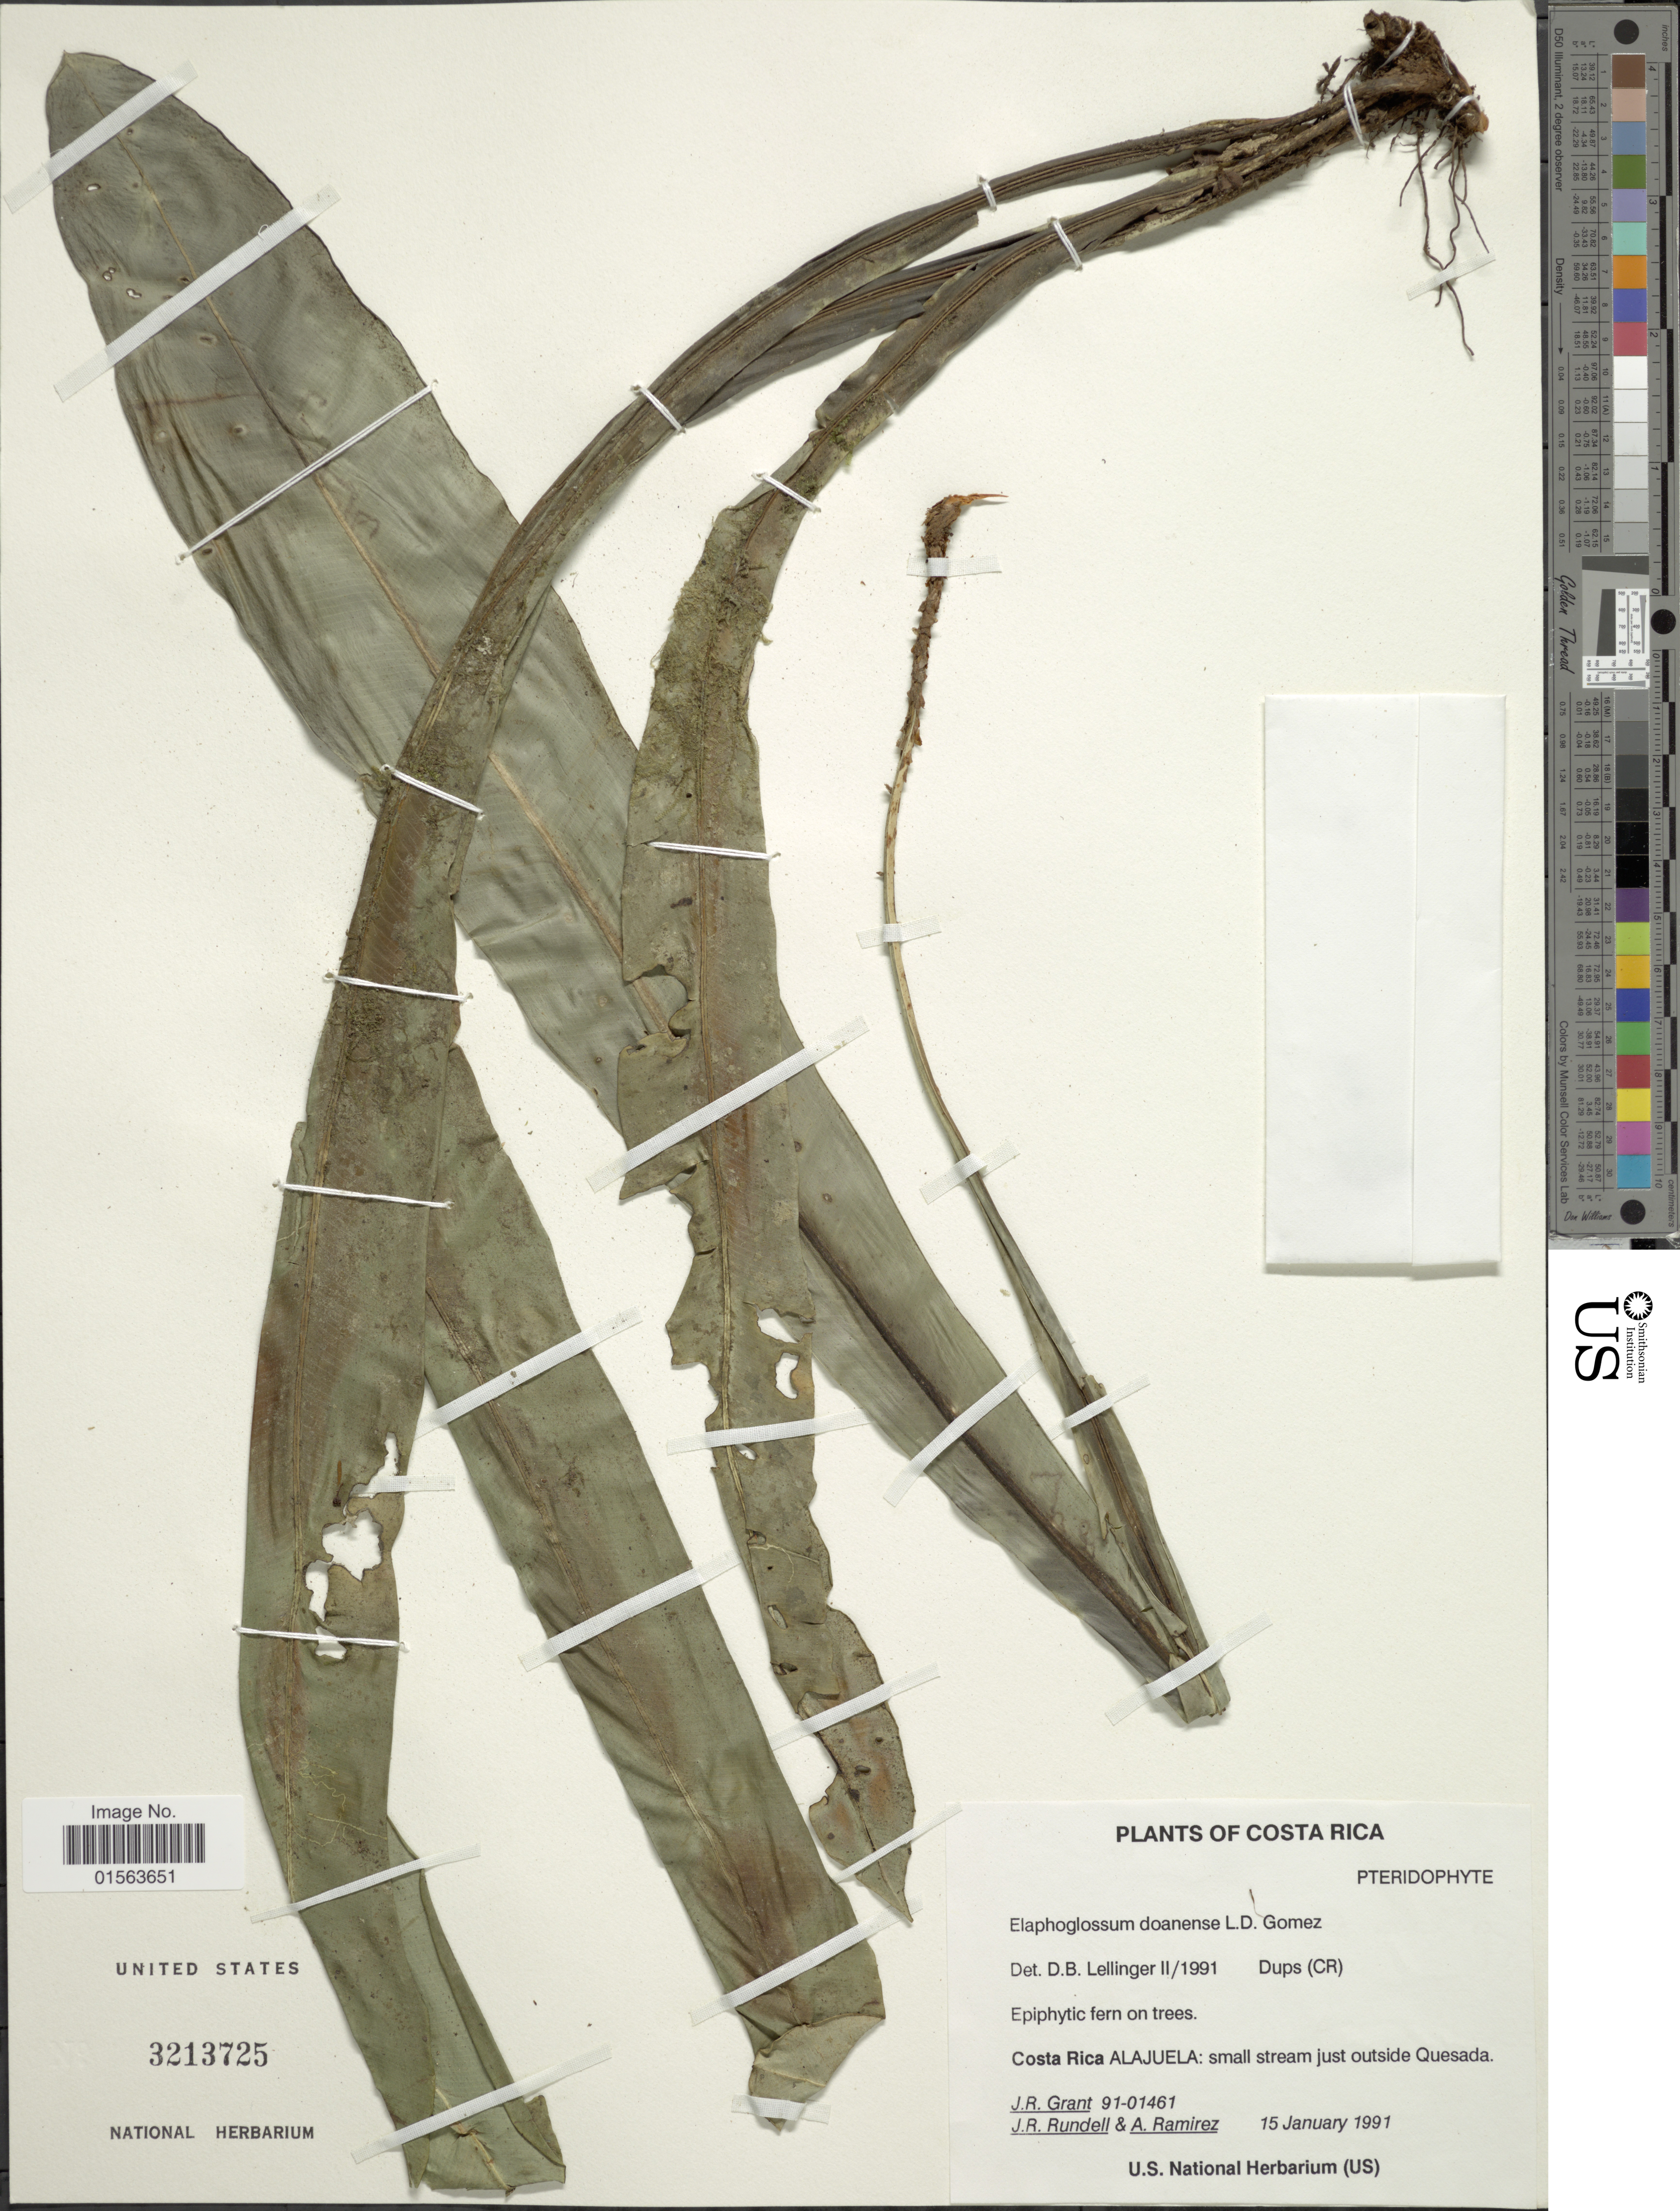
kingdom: Plantae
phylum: Tracheophyta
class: Polypodiopsida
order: Polypodiales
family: Dryopteridaceae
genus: Elaphoglossum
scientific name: Elaphoglossum doanense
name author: L.D. Gómez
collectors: J. Grant, J. R. Rundell & A. Ramirez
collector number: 91-01461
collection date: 1991-01-15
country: Costa Rica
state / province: Alajuela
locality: Costa Rica, Alajuela: small stream just outside Quesada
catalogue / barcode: US 3213725